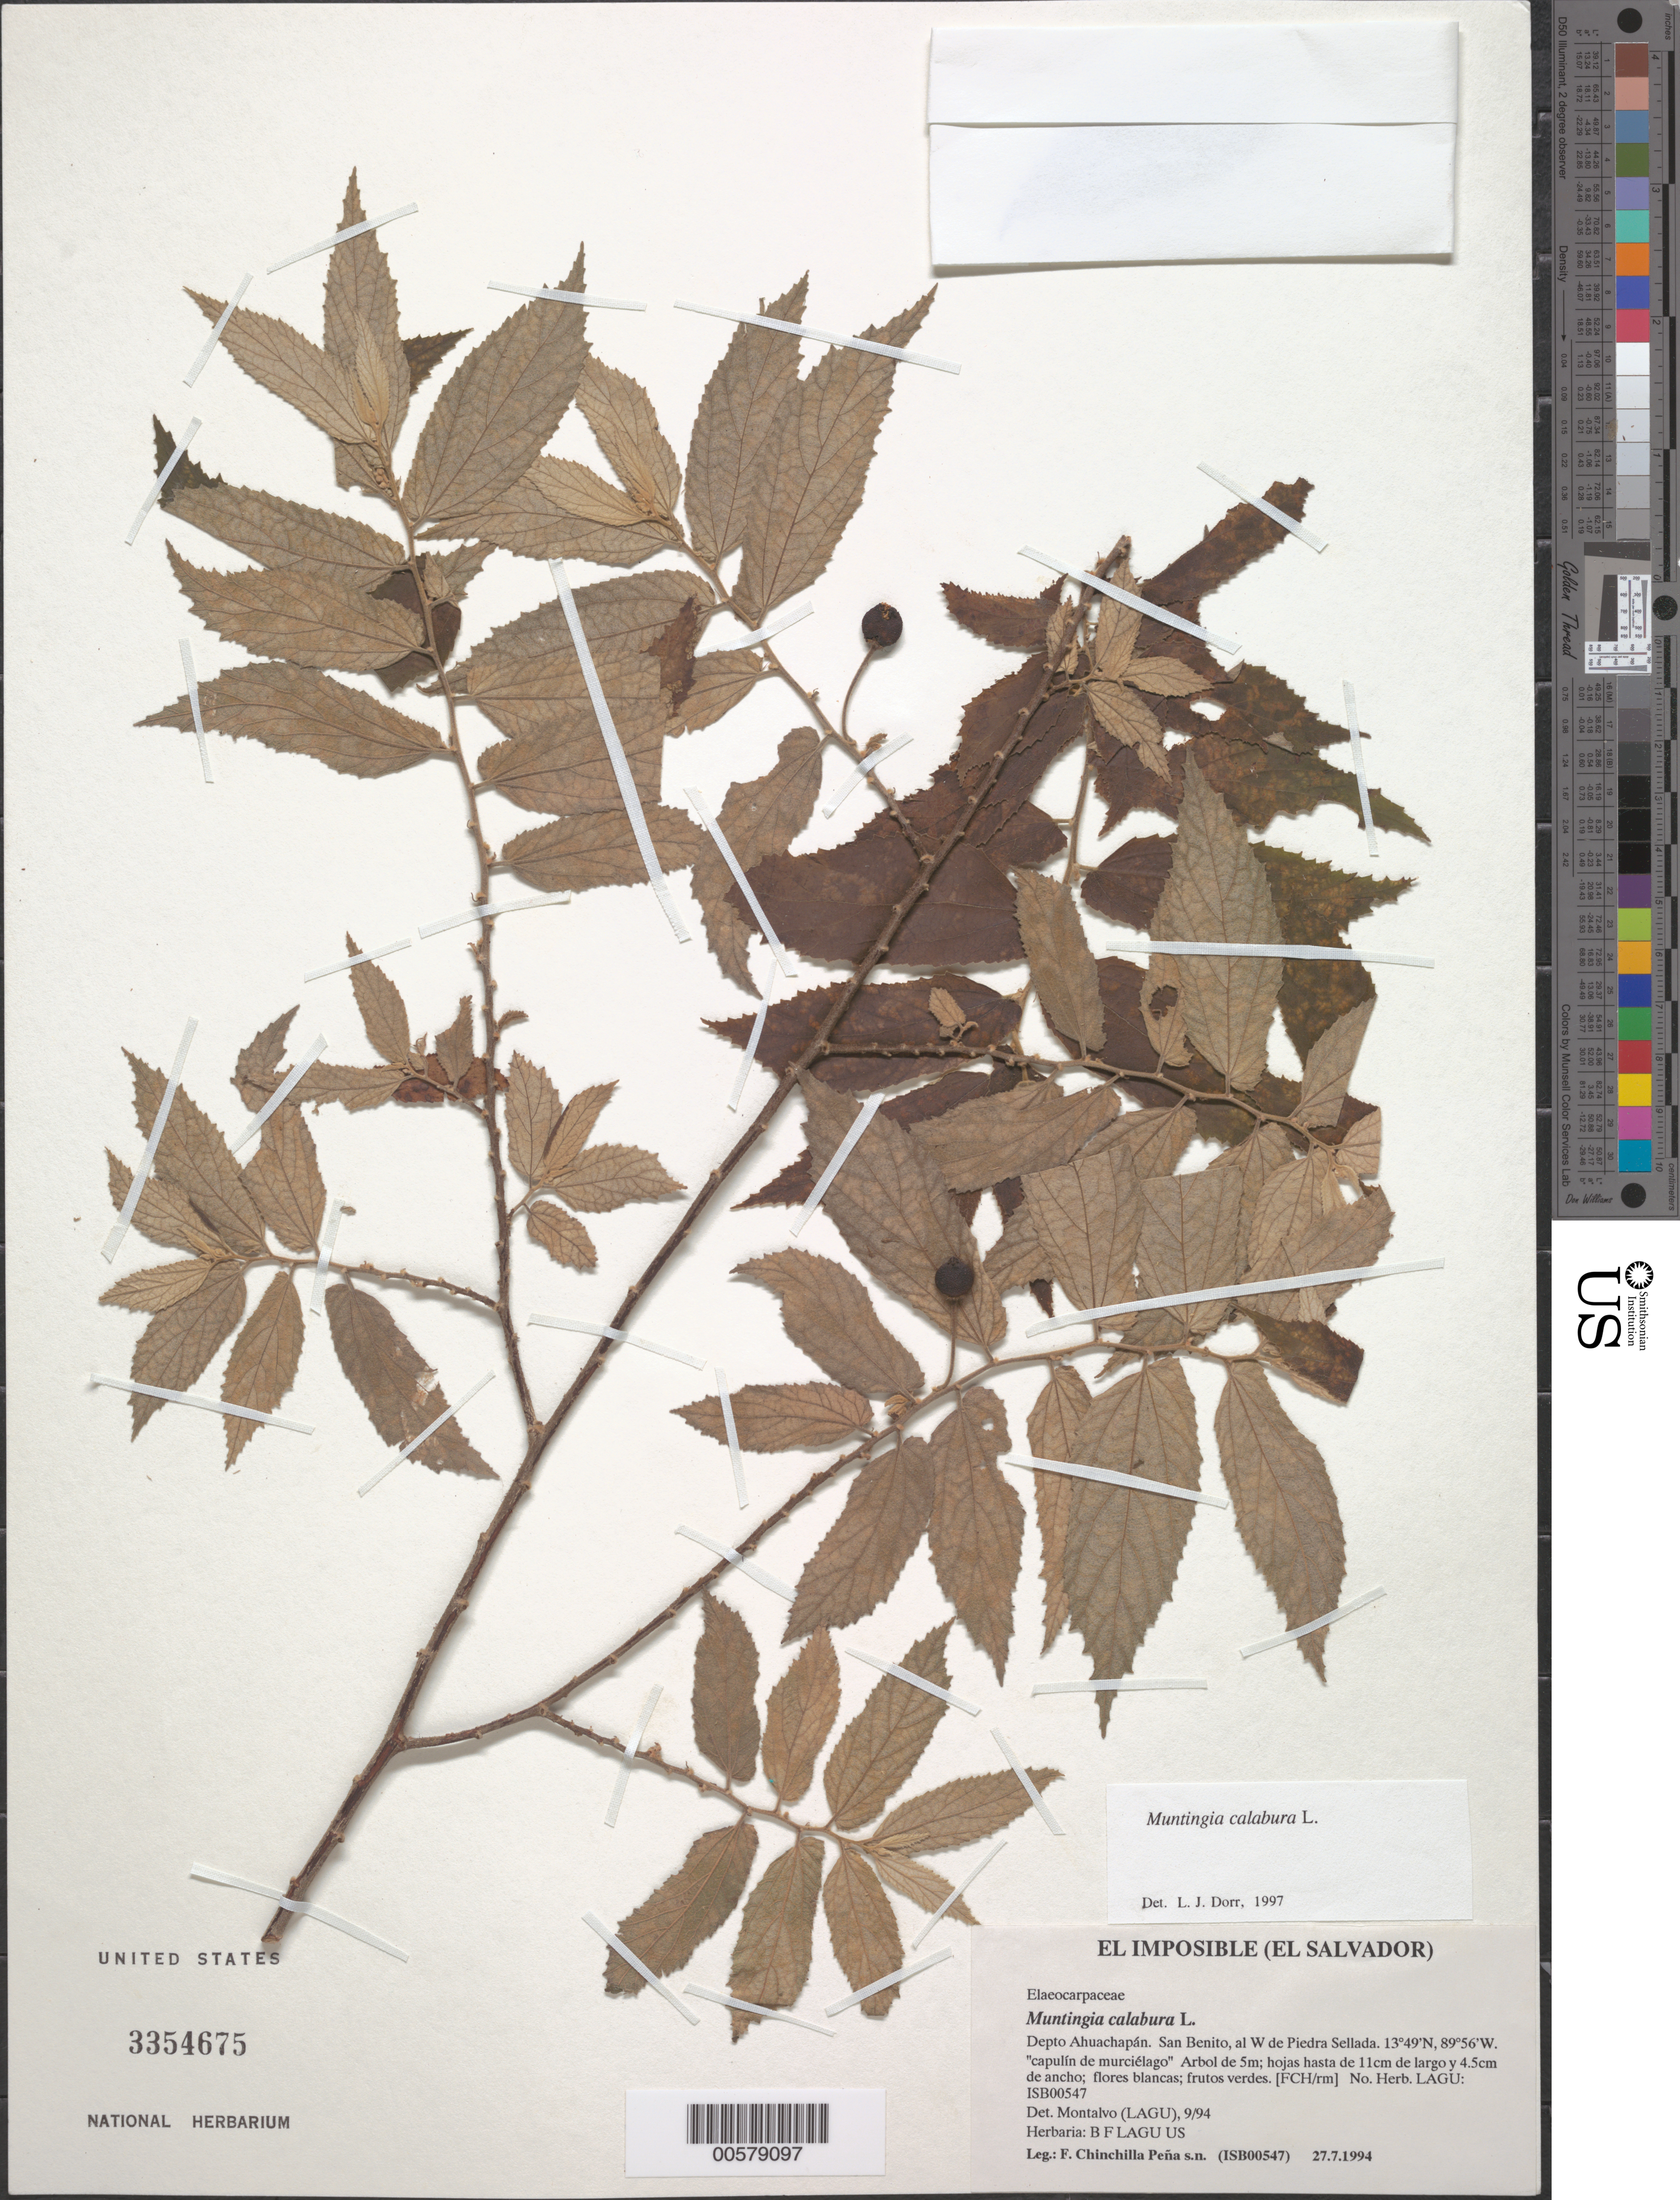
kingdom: Plantae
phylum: Tracheophyta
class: Magnoliopsida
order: Malvales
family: Muntingiaceae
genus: Muntingia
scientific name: Muntingia calabura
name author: L.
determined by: Montalvo, --, (LAGU), Asociacion Jardin Botanico La Laguna, Urbanizacion Plan de La Laguna (EL SALVADOR)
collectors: F. Chinchilla P.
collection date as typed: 27 Jul 1994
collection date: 1994-07-27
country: El Salvador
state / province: Ahuachapán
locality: San Benito, al W de Piedra Sellada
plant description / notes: Common name: Capulín de murciélago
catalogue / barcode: US 3354675